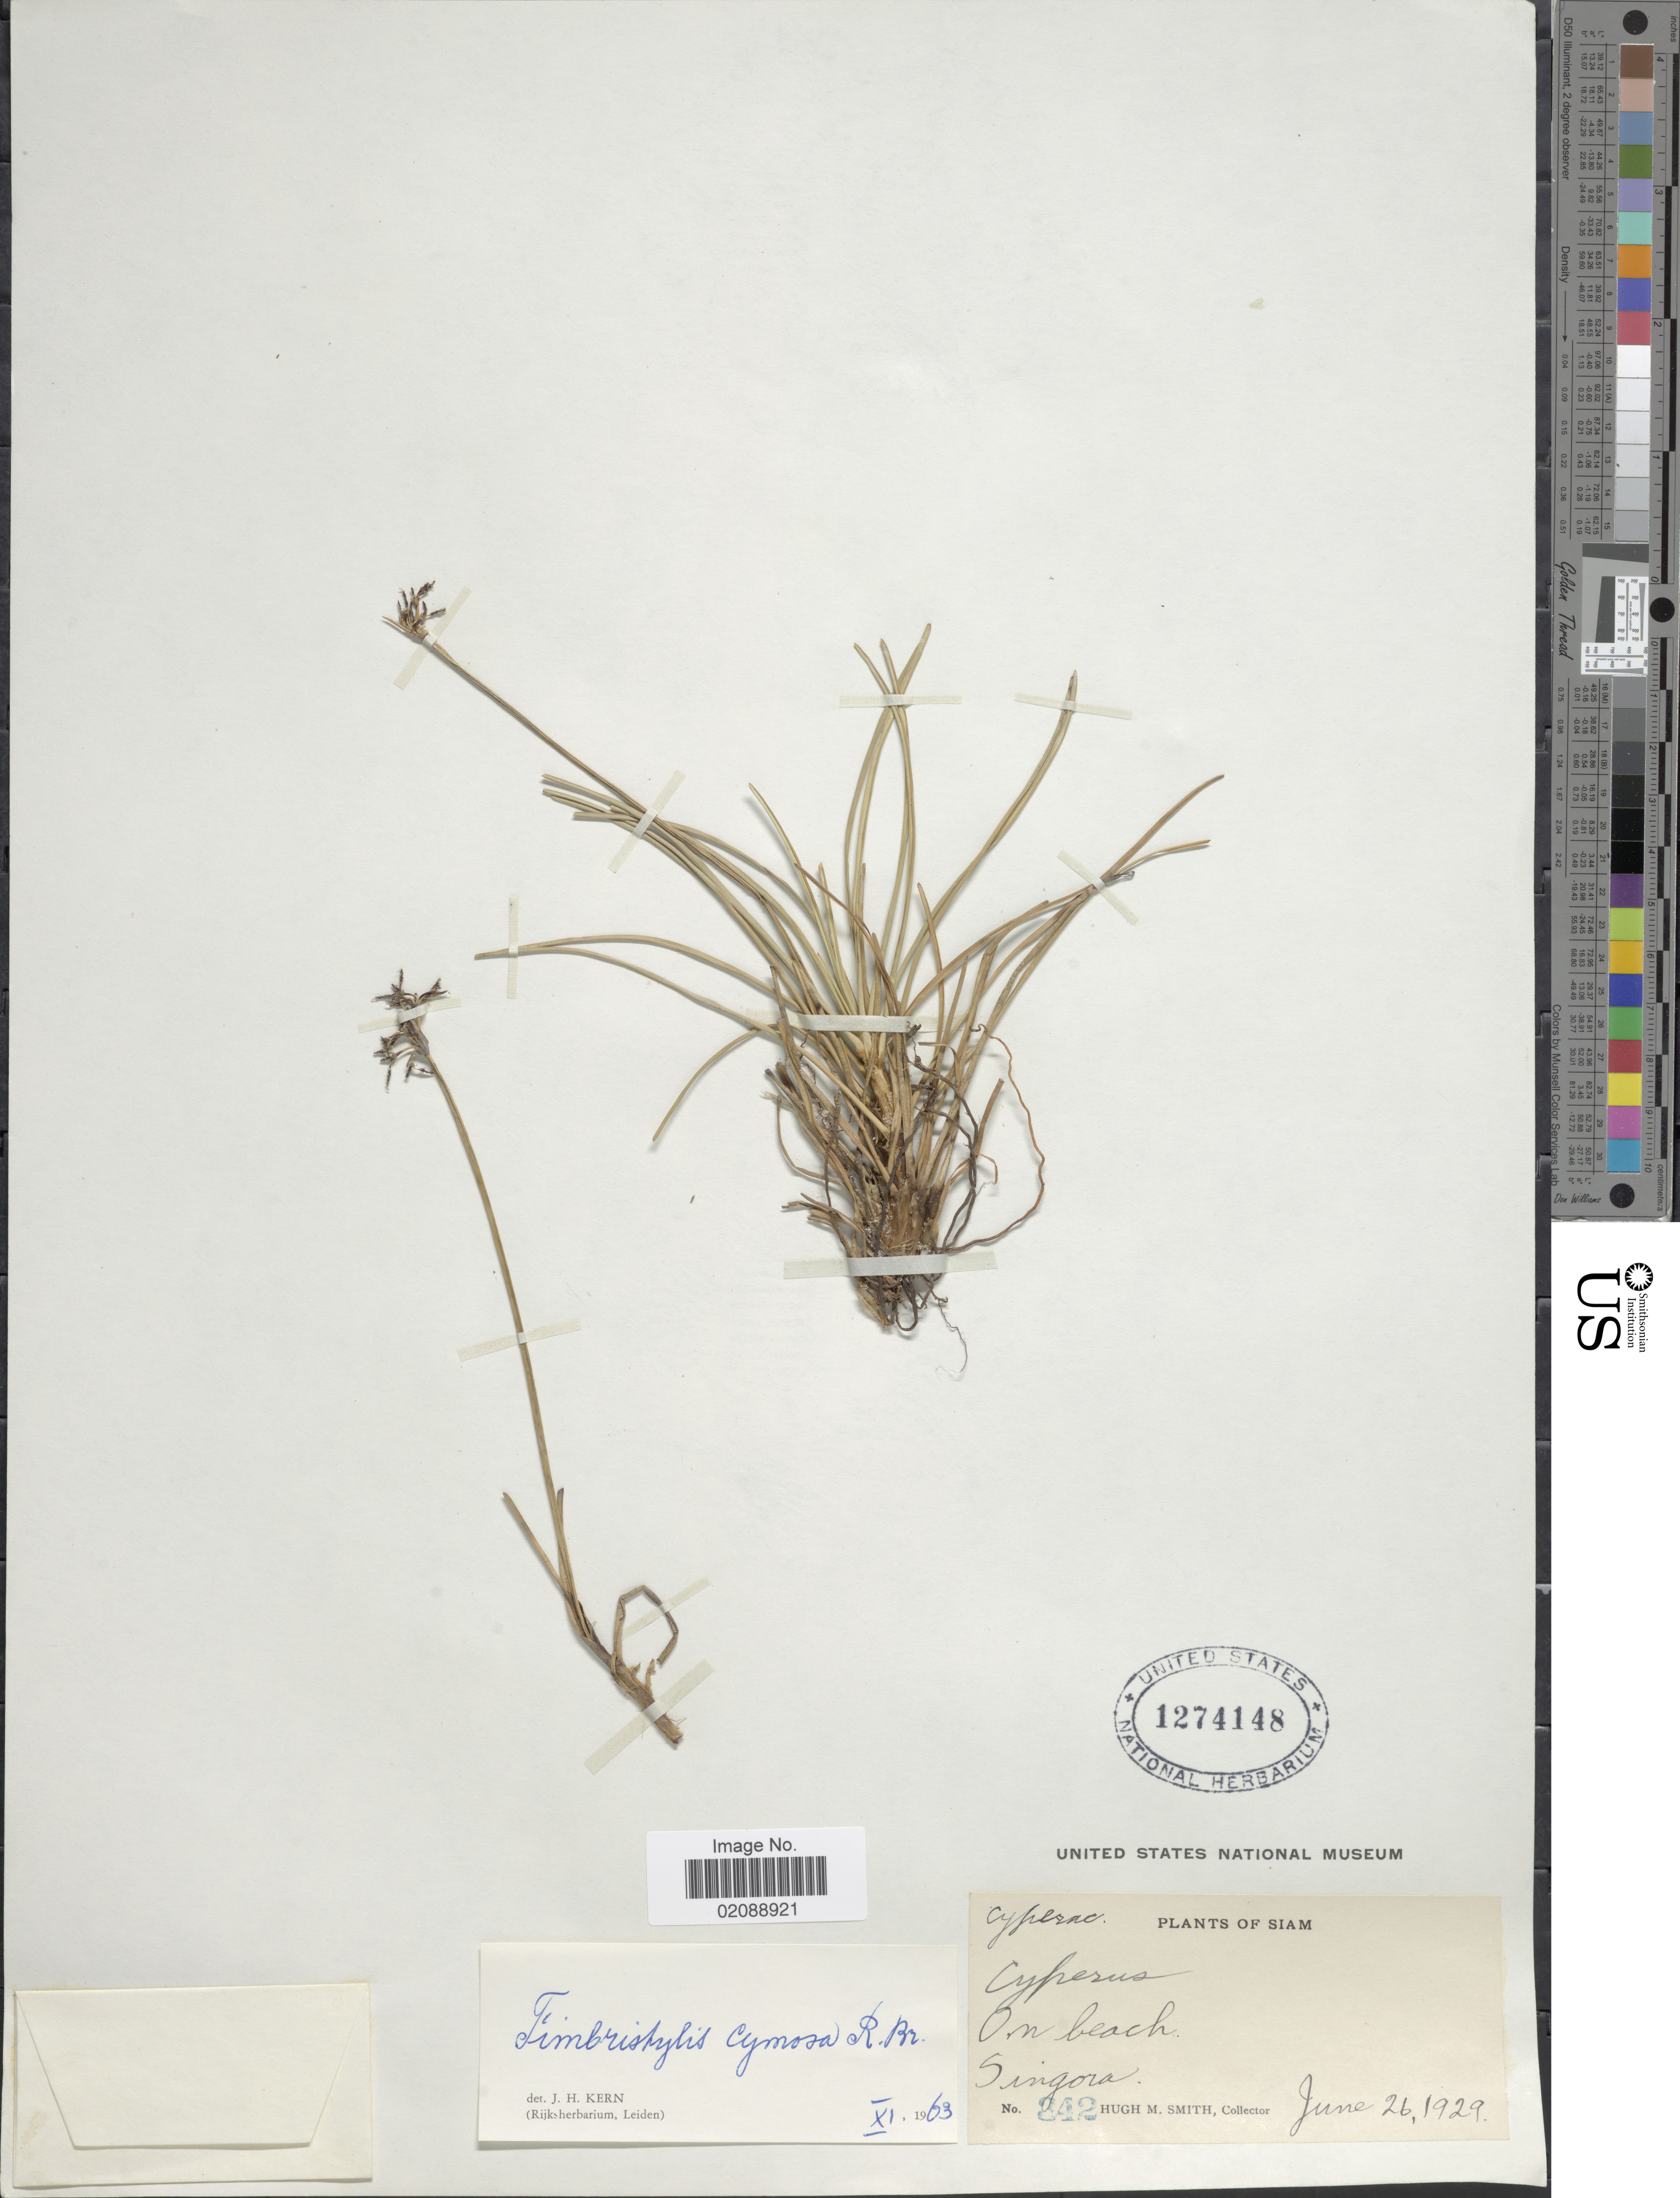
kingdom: Plantae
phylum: Tracheophyta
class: Liliopsida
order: Poales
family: Cyperaceae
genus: Fimbristylis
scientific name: Fimbristylis cymosa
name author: R. Br.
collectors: H. M. Smith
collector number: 342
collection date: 1929-06-26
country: Thailand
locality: Siam, on beach, Singora.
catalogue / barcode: US 1274148